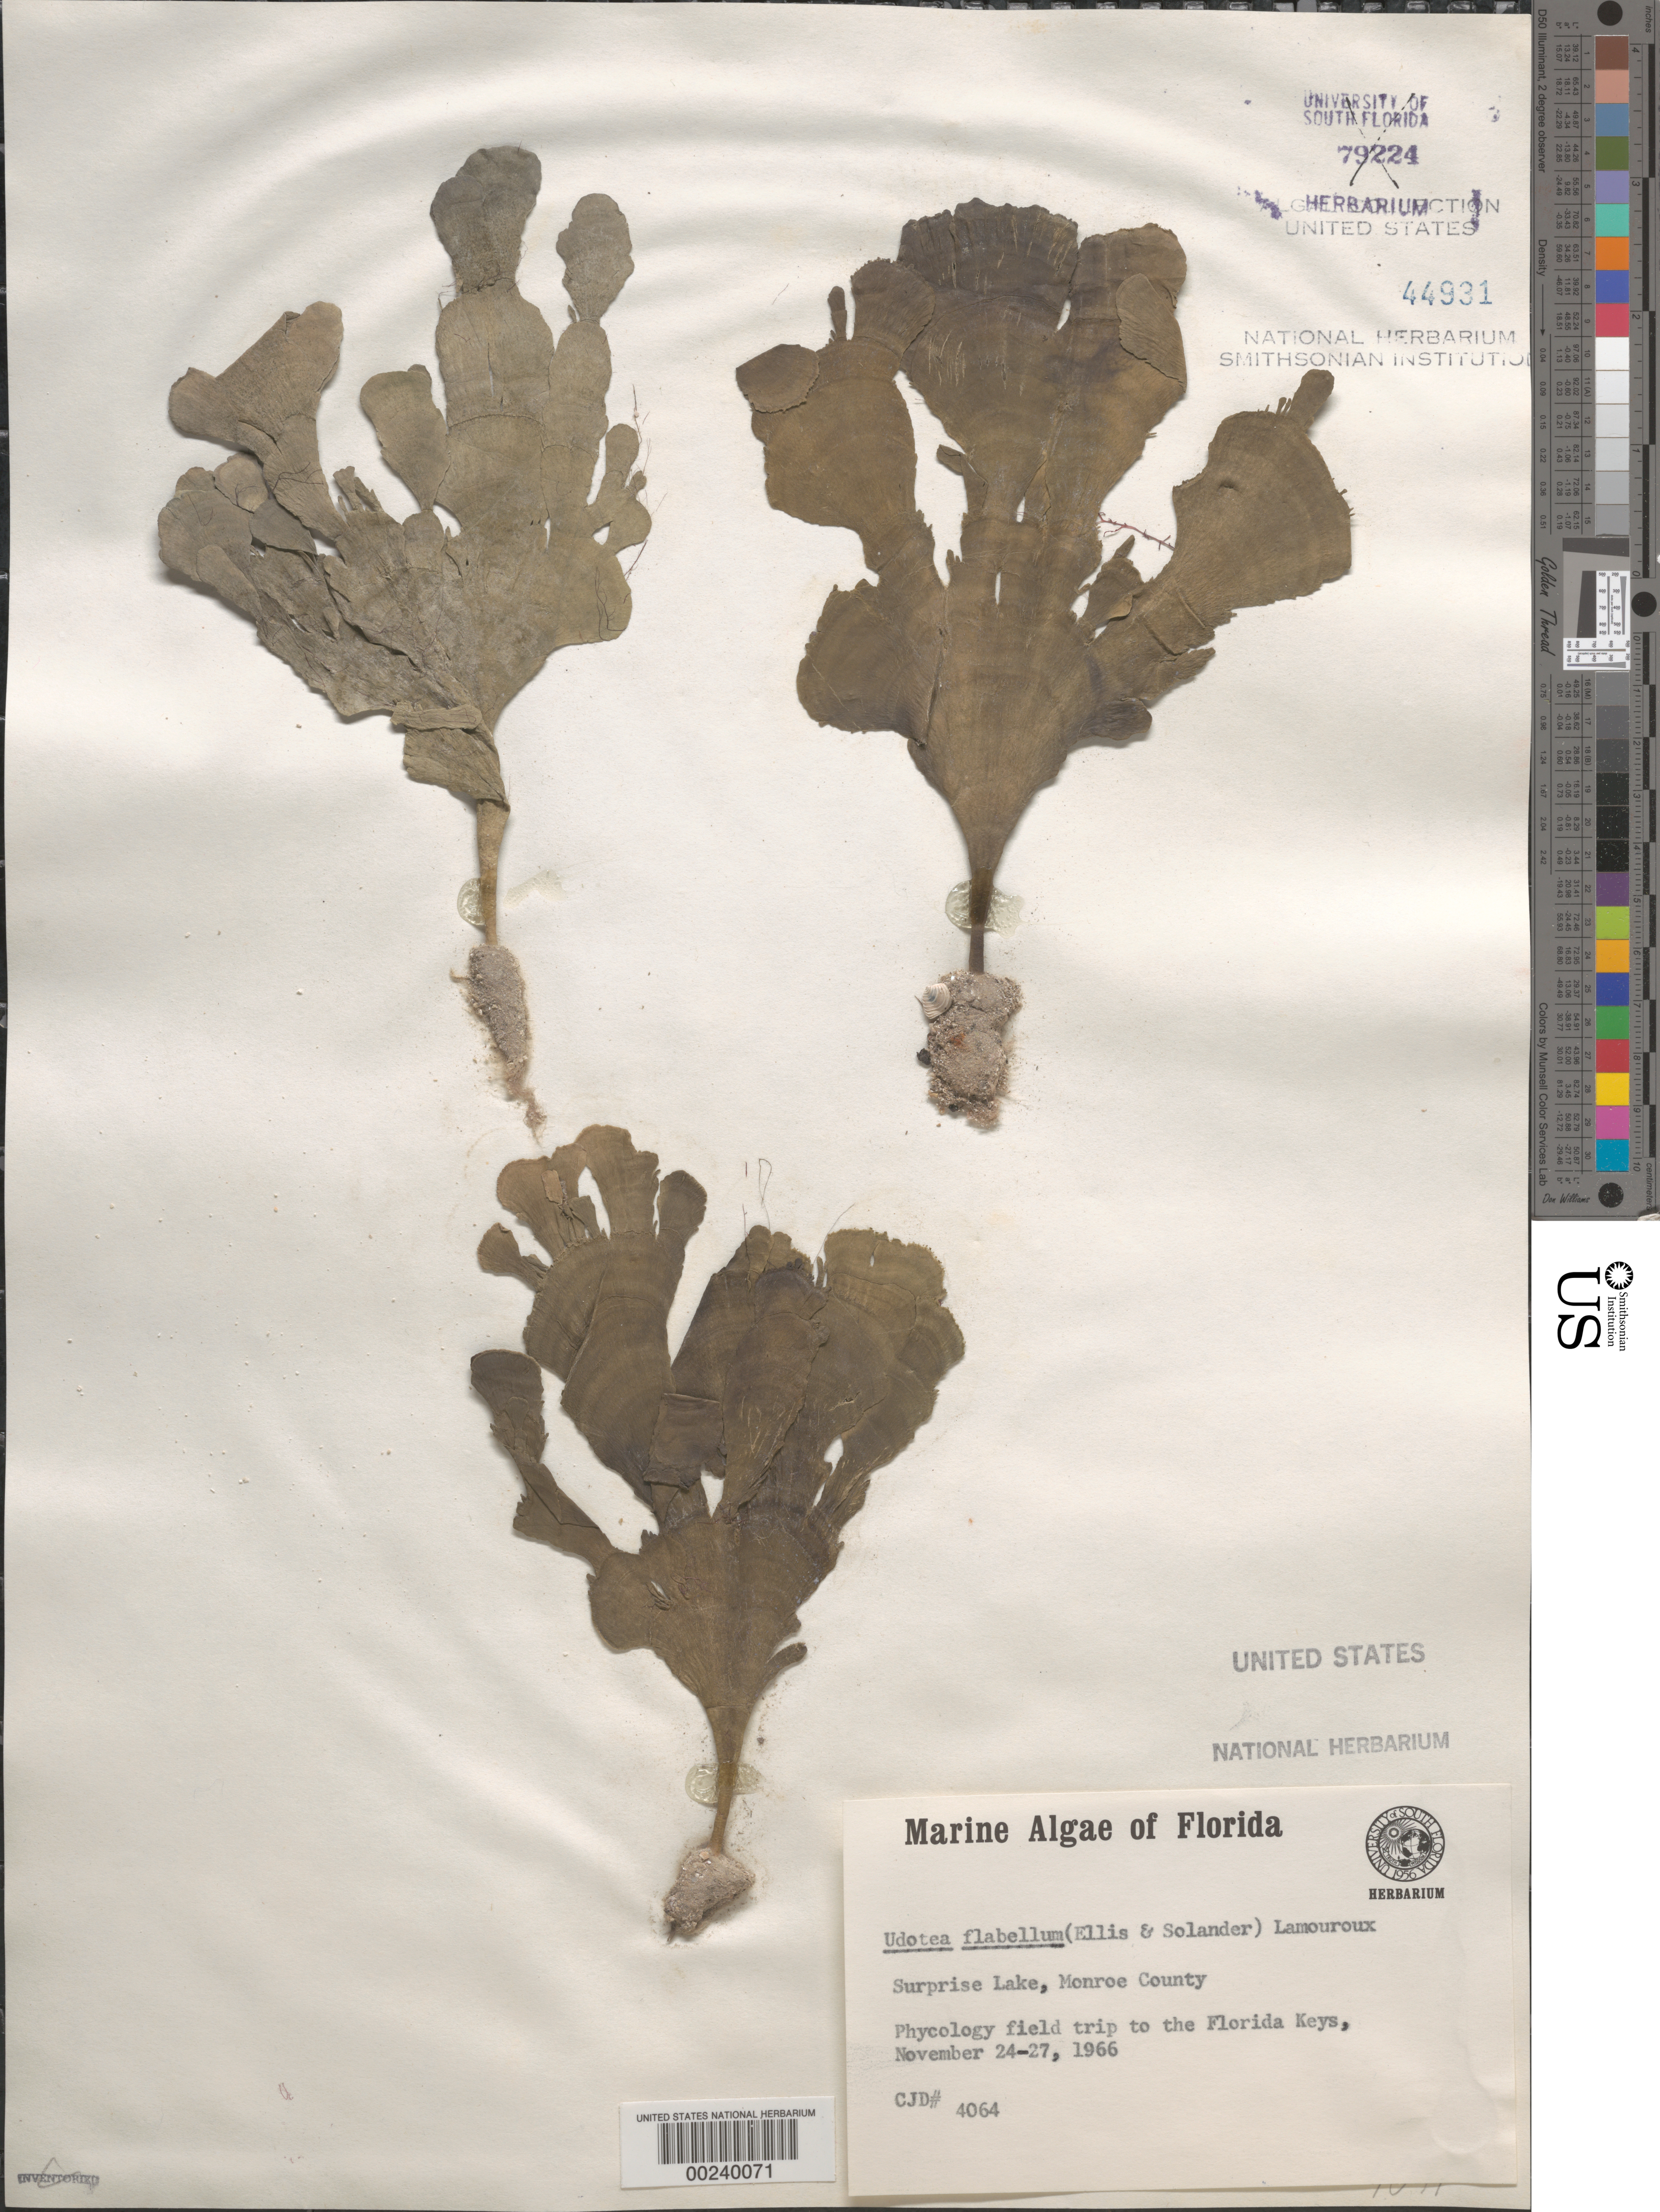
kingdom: Plantae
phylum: Chlorophyta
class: Ulvophyceae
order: Bryopsidales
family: Udoteaceae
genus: Udotea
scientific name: Udotea flabellum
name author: (J. Ellis & Sol.) M. Howe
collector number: CJD 4064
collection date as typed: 24 Nov 1966 TO 27 Nov 1966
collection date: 1966-11-24/1966-11-27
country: United States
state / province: Florida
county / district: Monroe County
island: Key Largo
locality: Lake Surprise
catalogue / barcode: US 44931